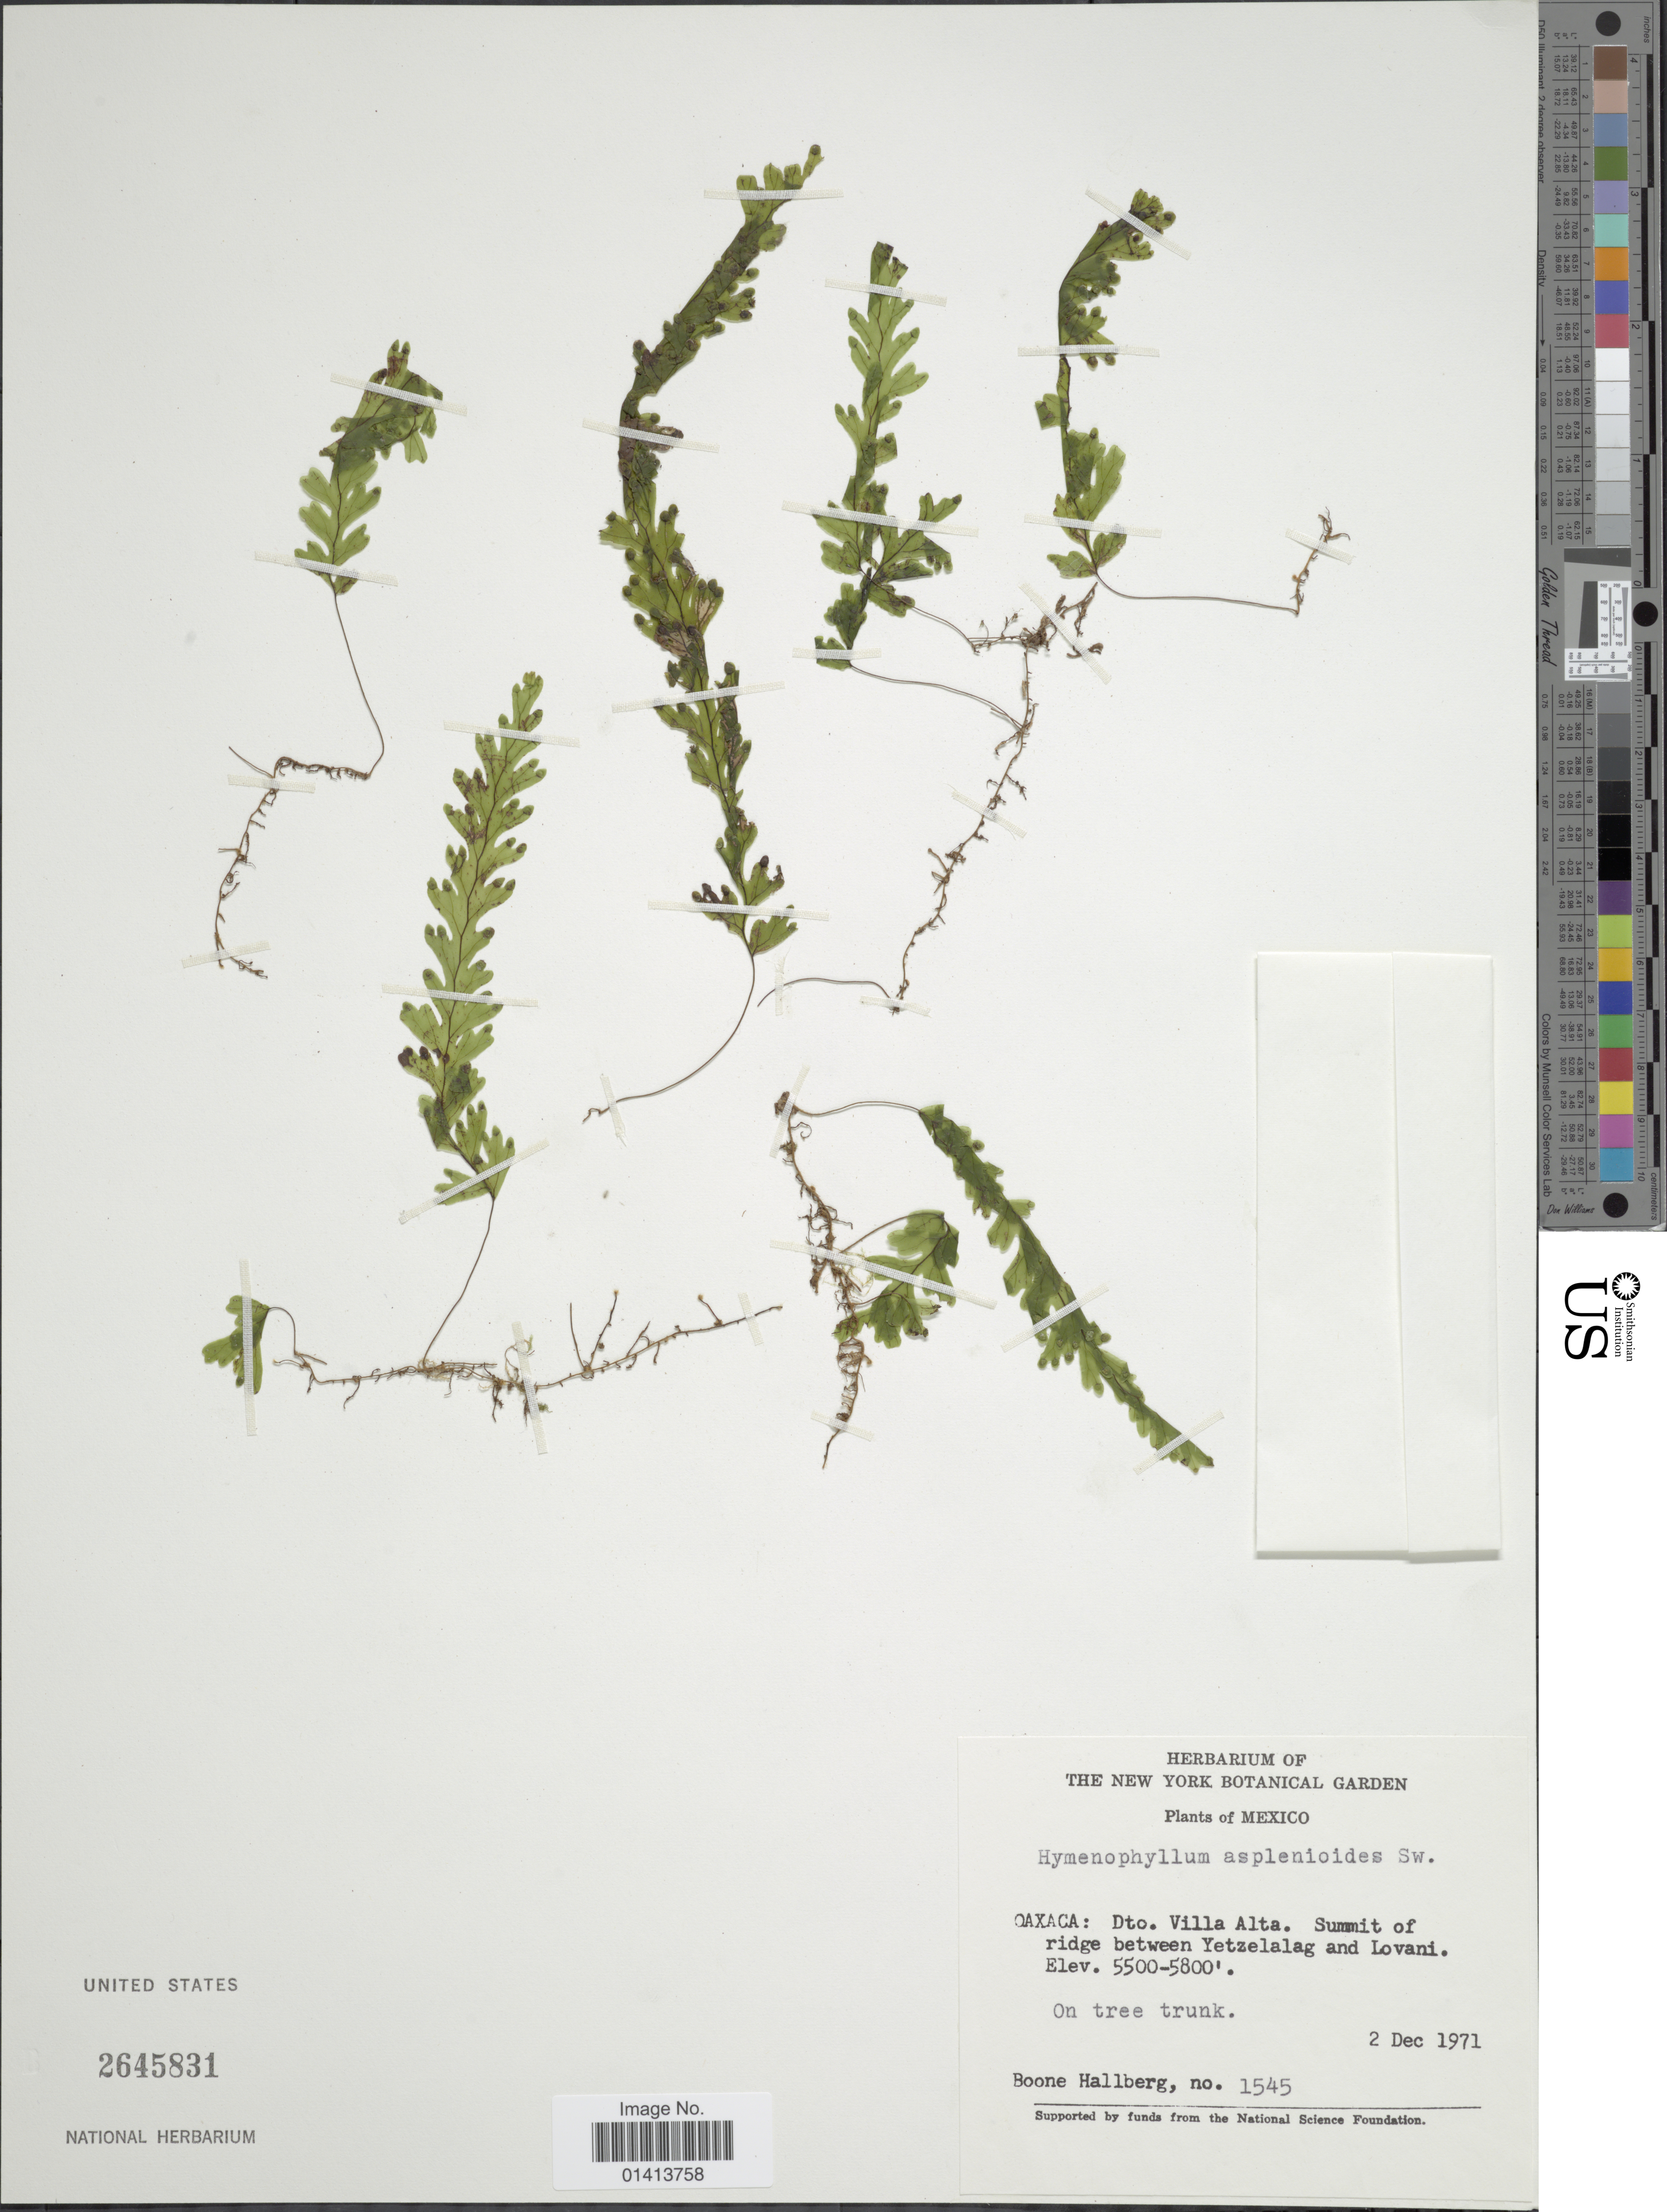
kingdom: Plantae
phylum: Tracheophyta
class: Polypodiopsida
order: Hymenophyllales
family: Hymenophyllaceae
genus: Hymenophyllum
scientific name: Hymenophyllum asplenioides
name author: (Sw.) Sw.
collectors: B. Hallberg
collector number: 1545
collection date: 1971-12-02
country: Mexico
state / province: Oaxaca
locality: Dto Villa Alta. Summit of ridge between Yetzelalag and Lovani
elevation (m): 1676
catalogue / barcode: US 2645831